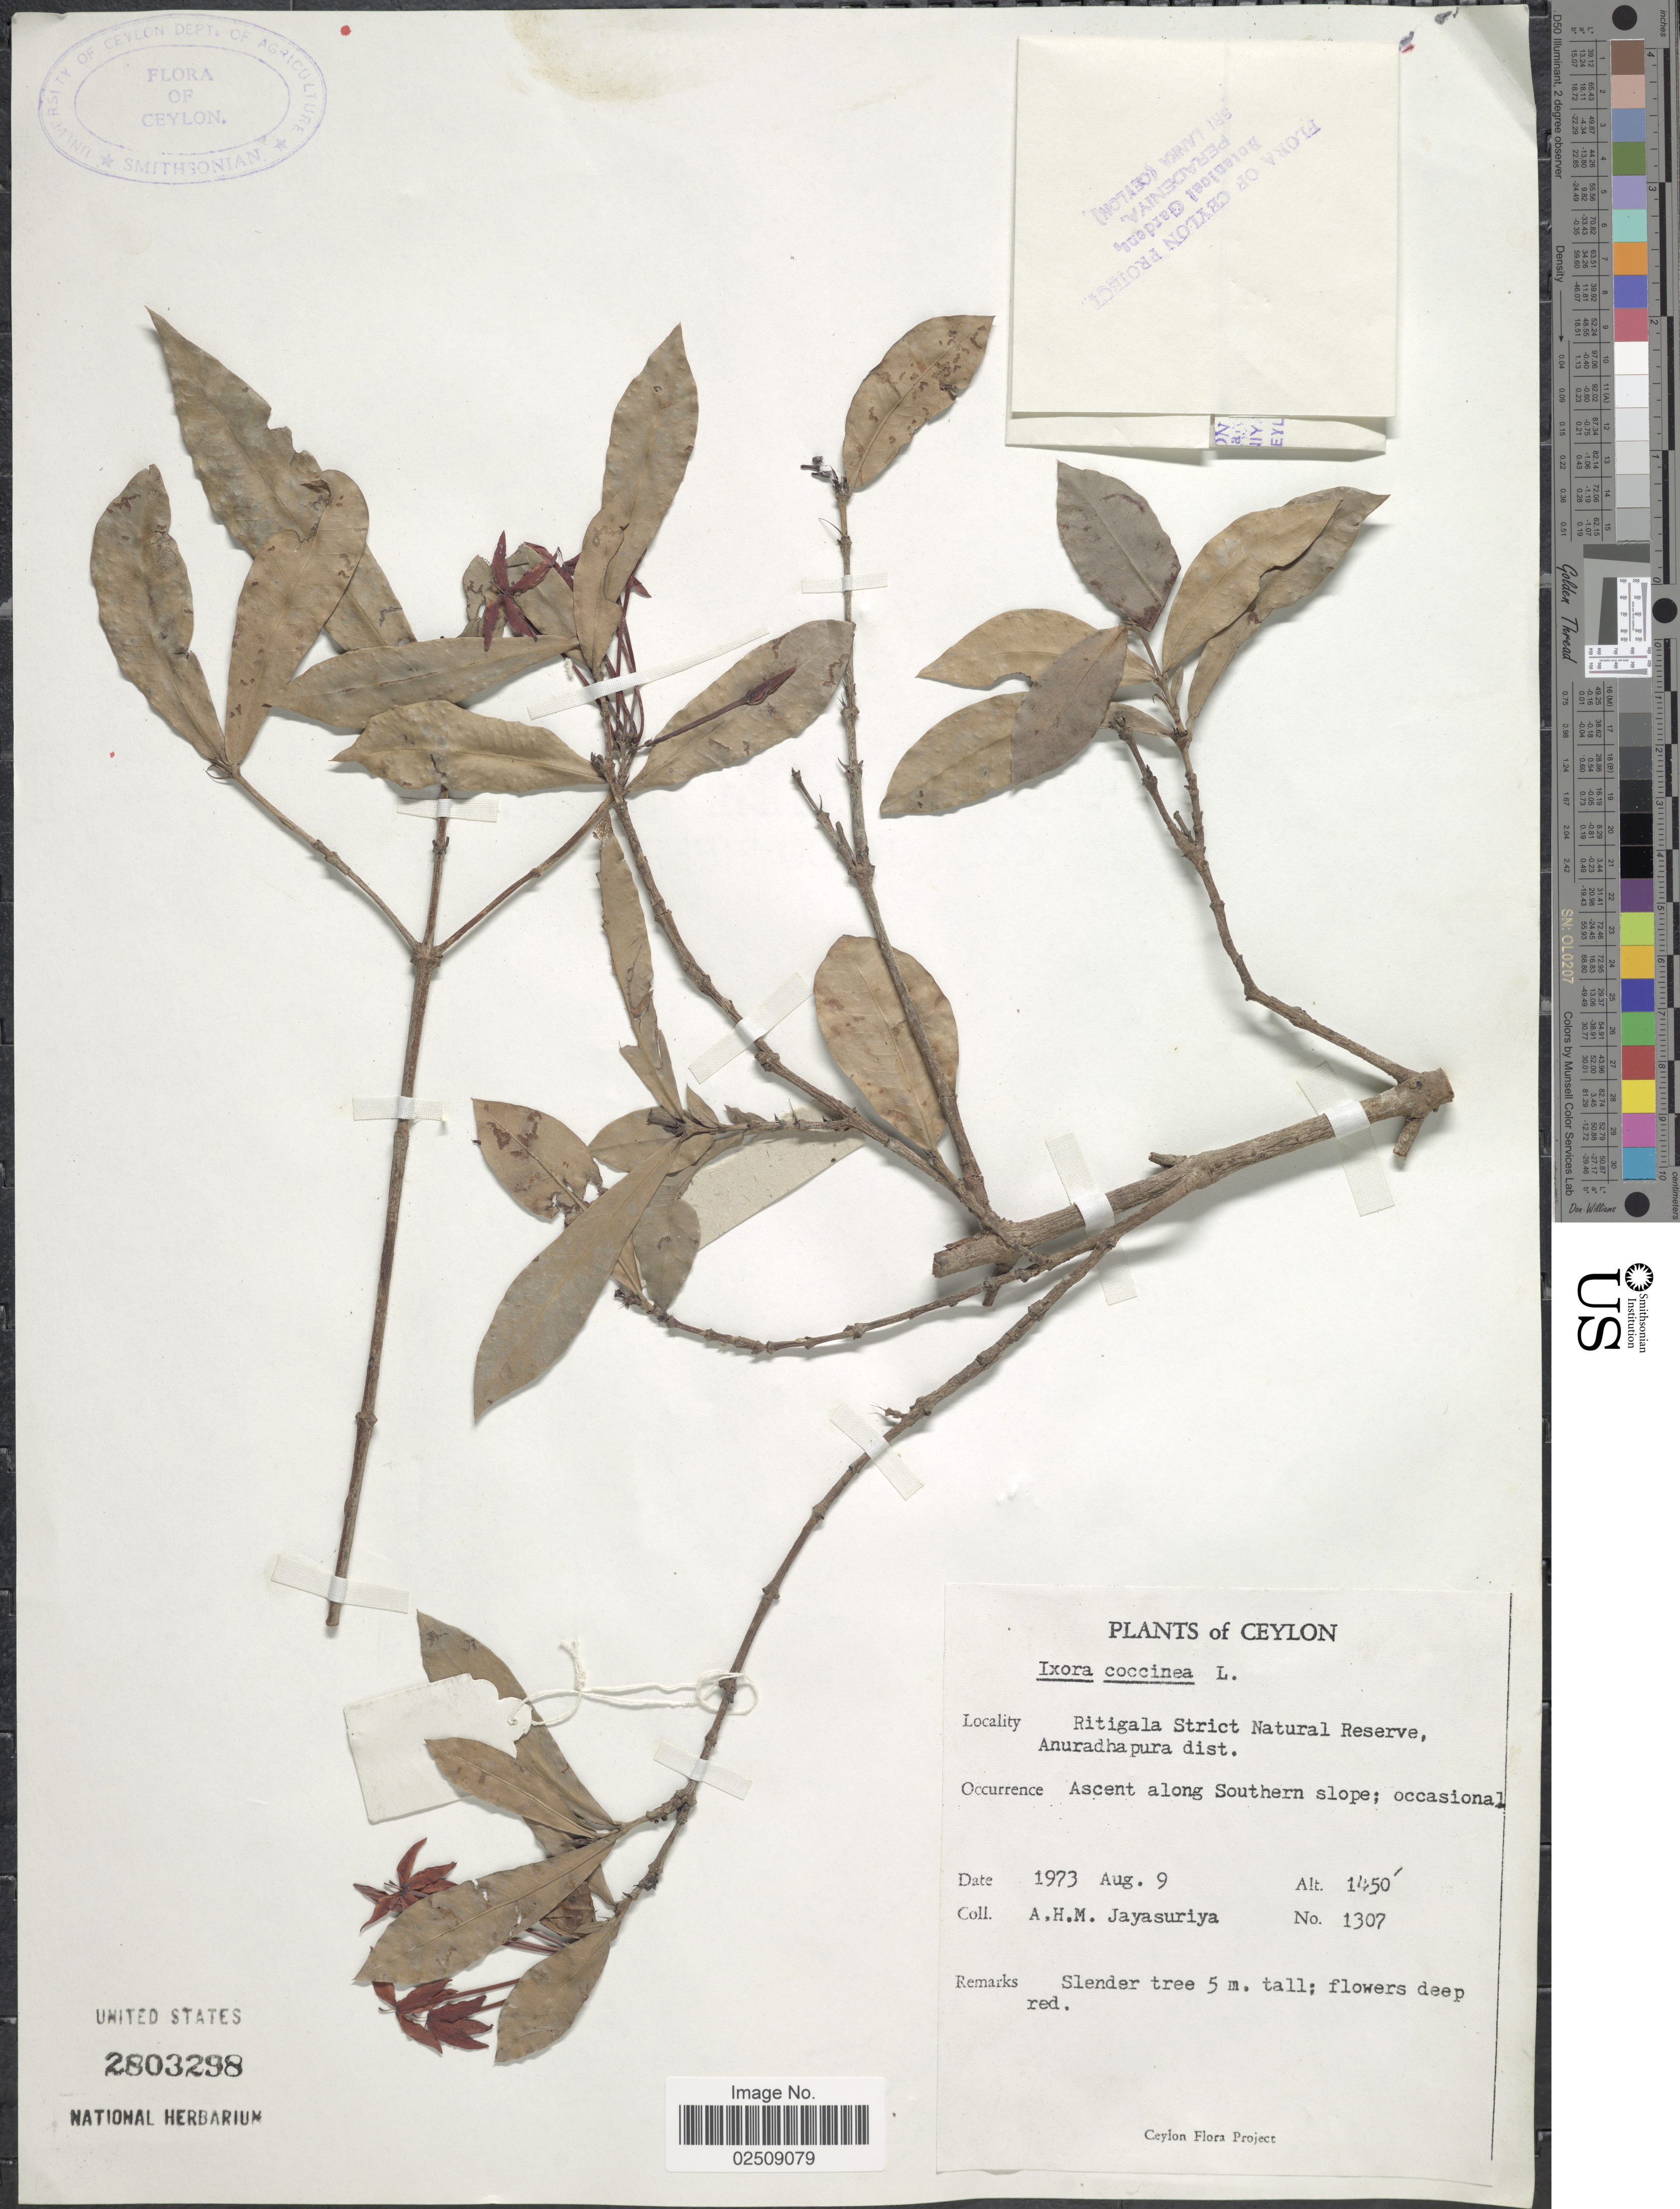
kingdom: Plantae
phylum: Tracheophyta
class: Magnoliopsida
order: Gentianales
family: Rubiaceae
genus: Ixora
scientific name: Ixora coccinea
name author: L.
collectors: A. Jayasuriya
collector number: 1307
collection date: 1973-08-09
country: Sri Lanka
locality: Ceylon. Ritigala Strict Natural Reserve, Anuradha dist.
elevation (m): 442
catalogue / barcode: US 2803298